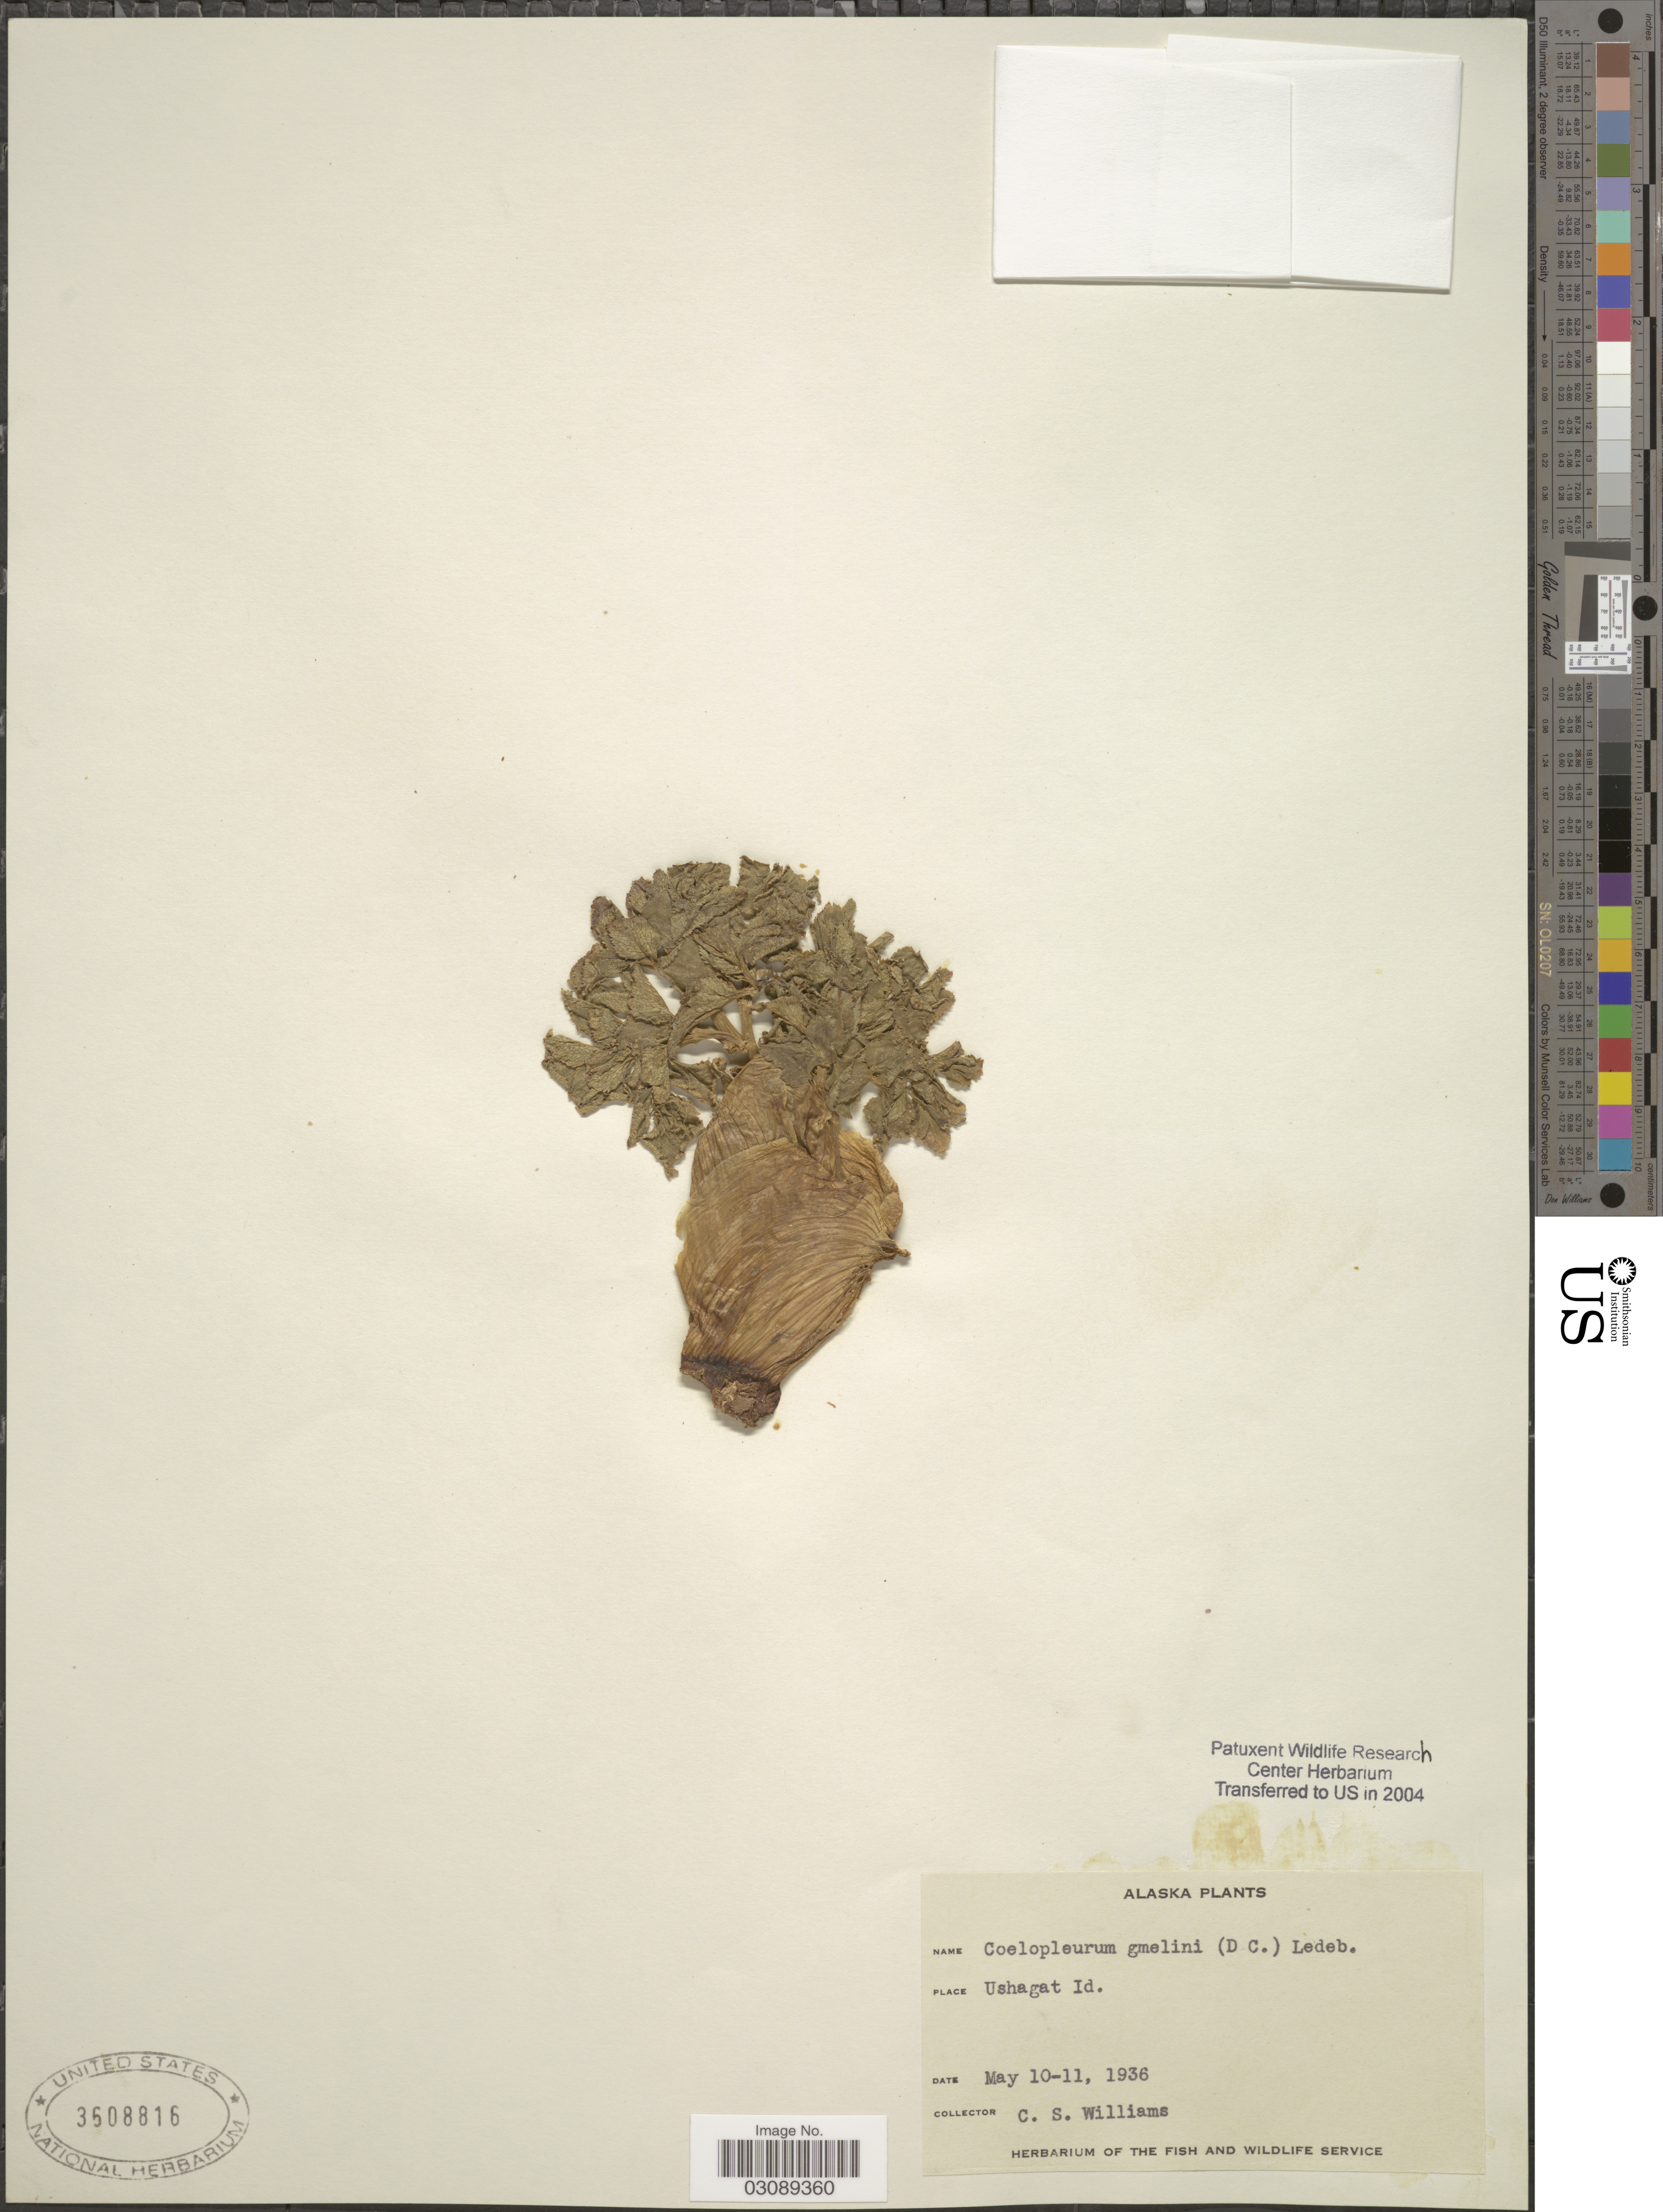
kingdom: Plantae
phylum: Tracheophyta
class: Magnoliopsida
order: Apiales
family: Apiaceae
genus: Coelopleurum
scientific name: Coelopleurum gmelinii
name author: (DC.) Ledeb.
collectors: C. Williams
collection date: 1936-05-10/1936-05-11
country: United States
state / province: Alaska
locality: Ushagat Id.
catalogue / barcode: US 3608816